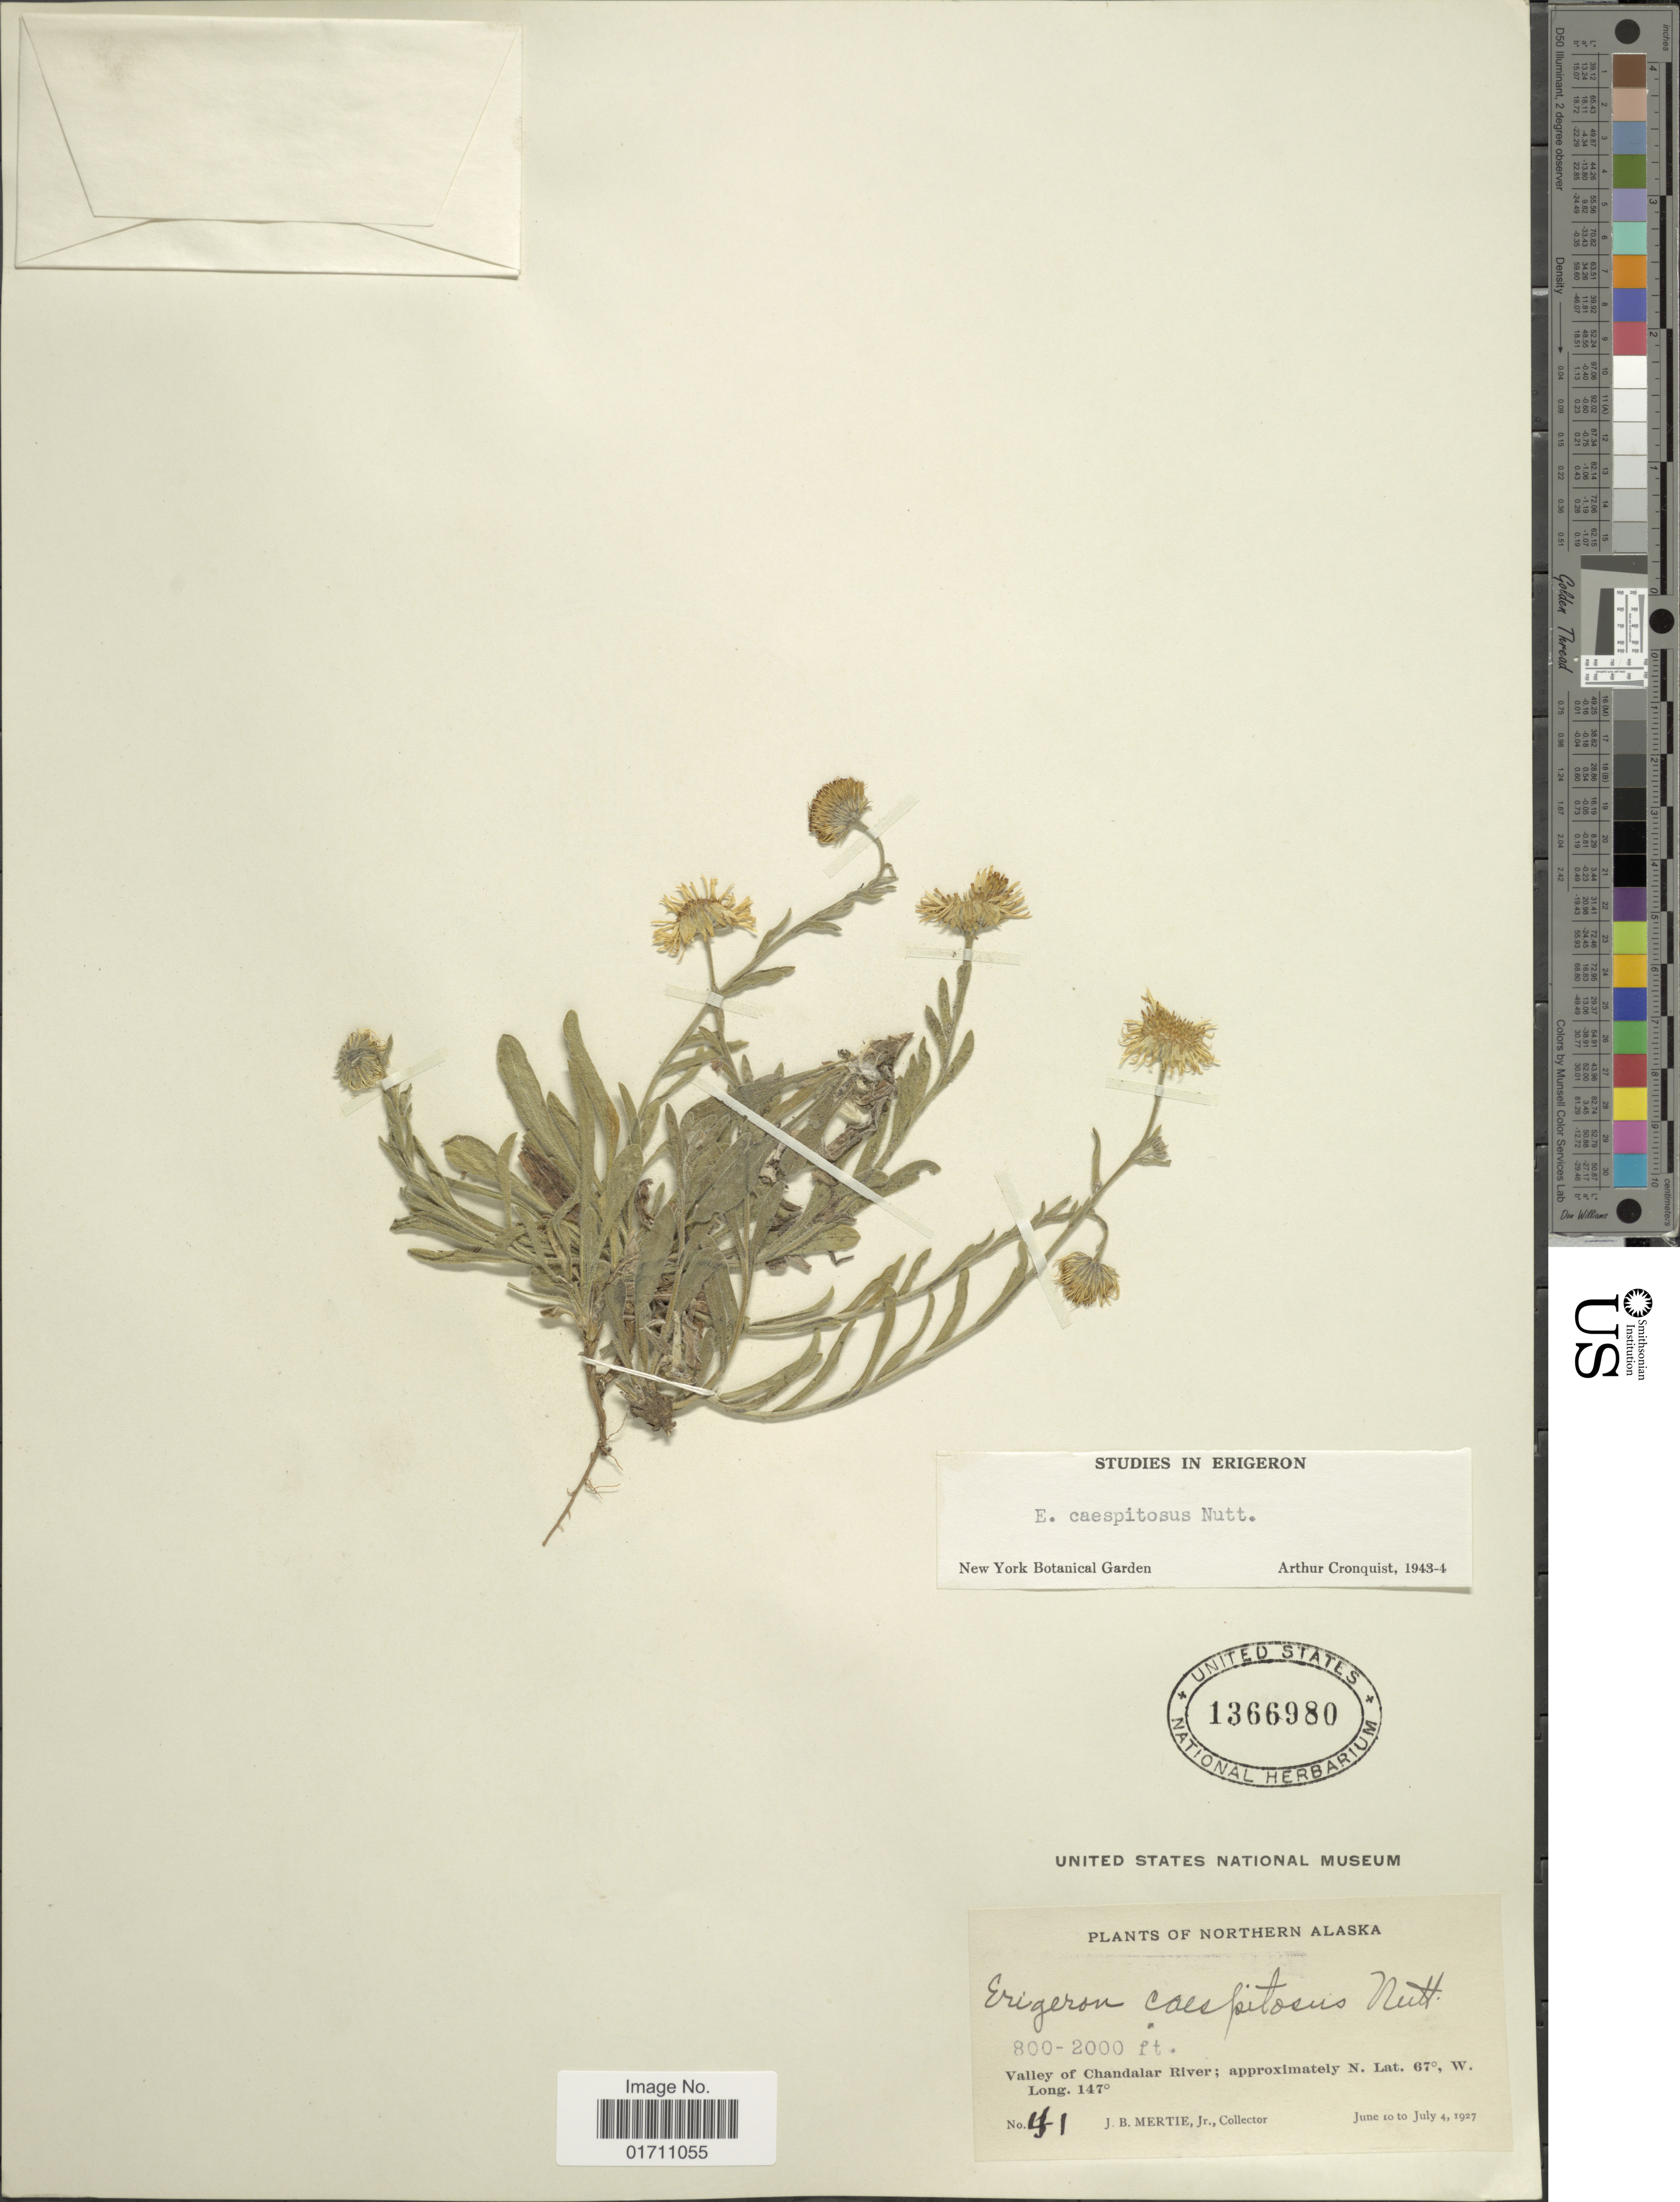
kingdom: Plantae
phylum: Tracheophyta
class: Magnoliopsida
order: Asterales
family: Asteraceae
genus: Erigeron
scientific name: Erigeron caespitosus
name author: Nutt.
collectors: J. Mertie Jr.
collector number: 41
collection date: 1927-06-10/1927-07-04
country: United States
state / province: Alaska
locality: Northern Alaska, Valley of Chandalar River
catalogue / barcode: US 1366980